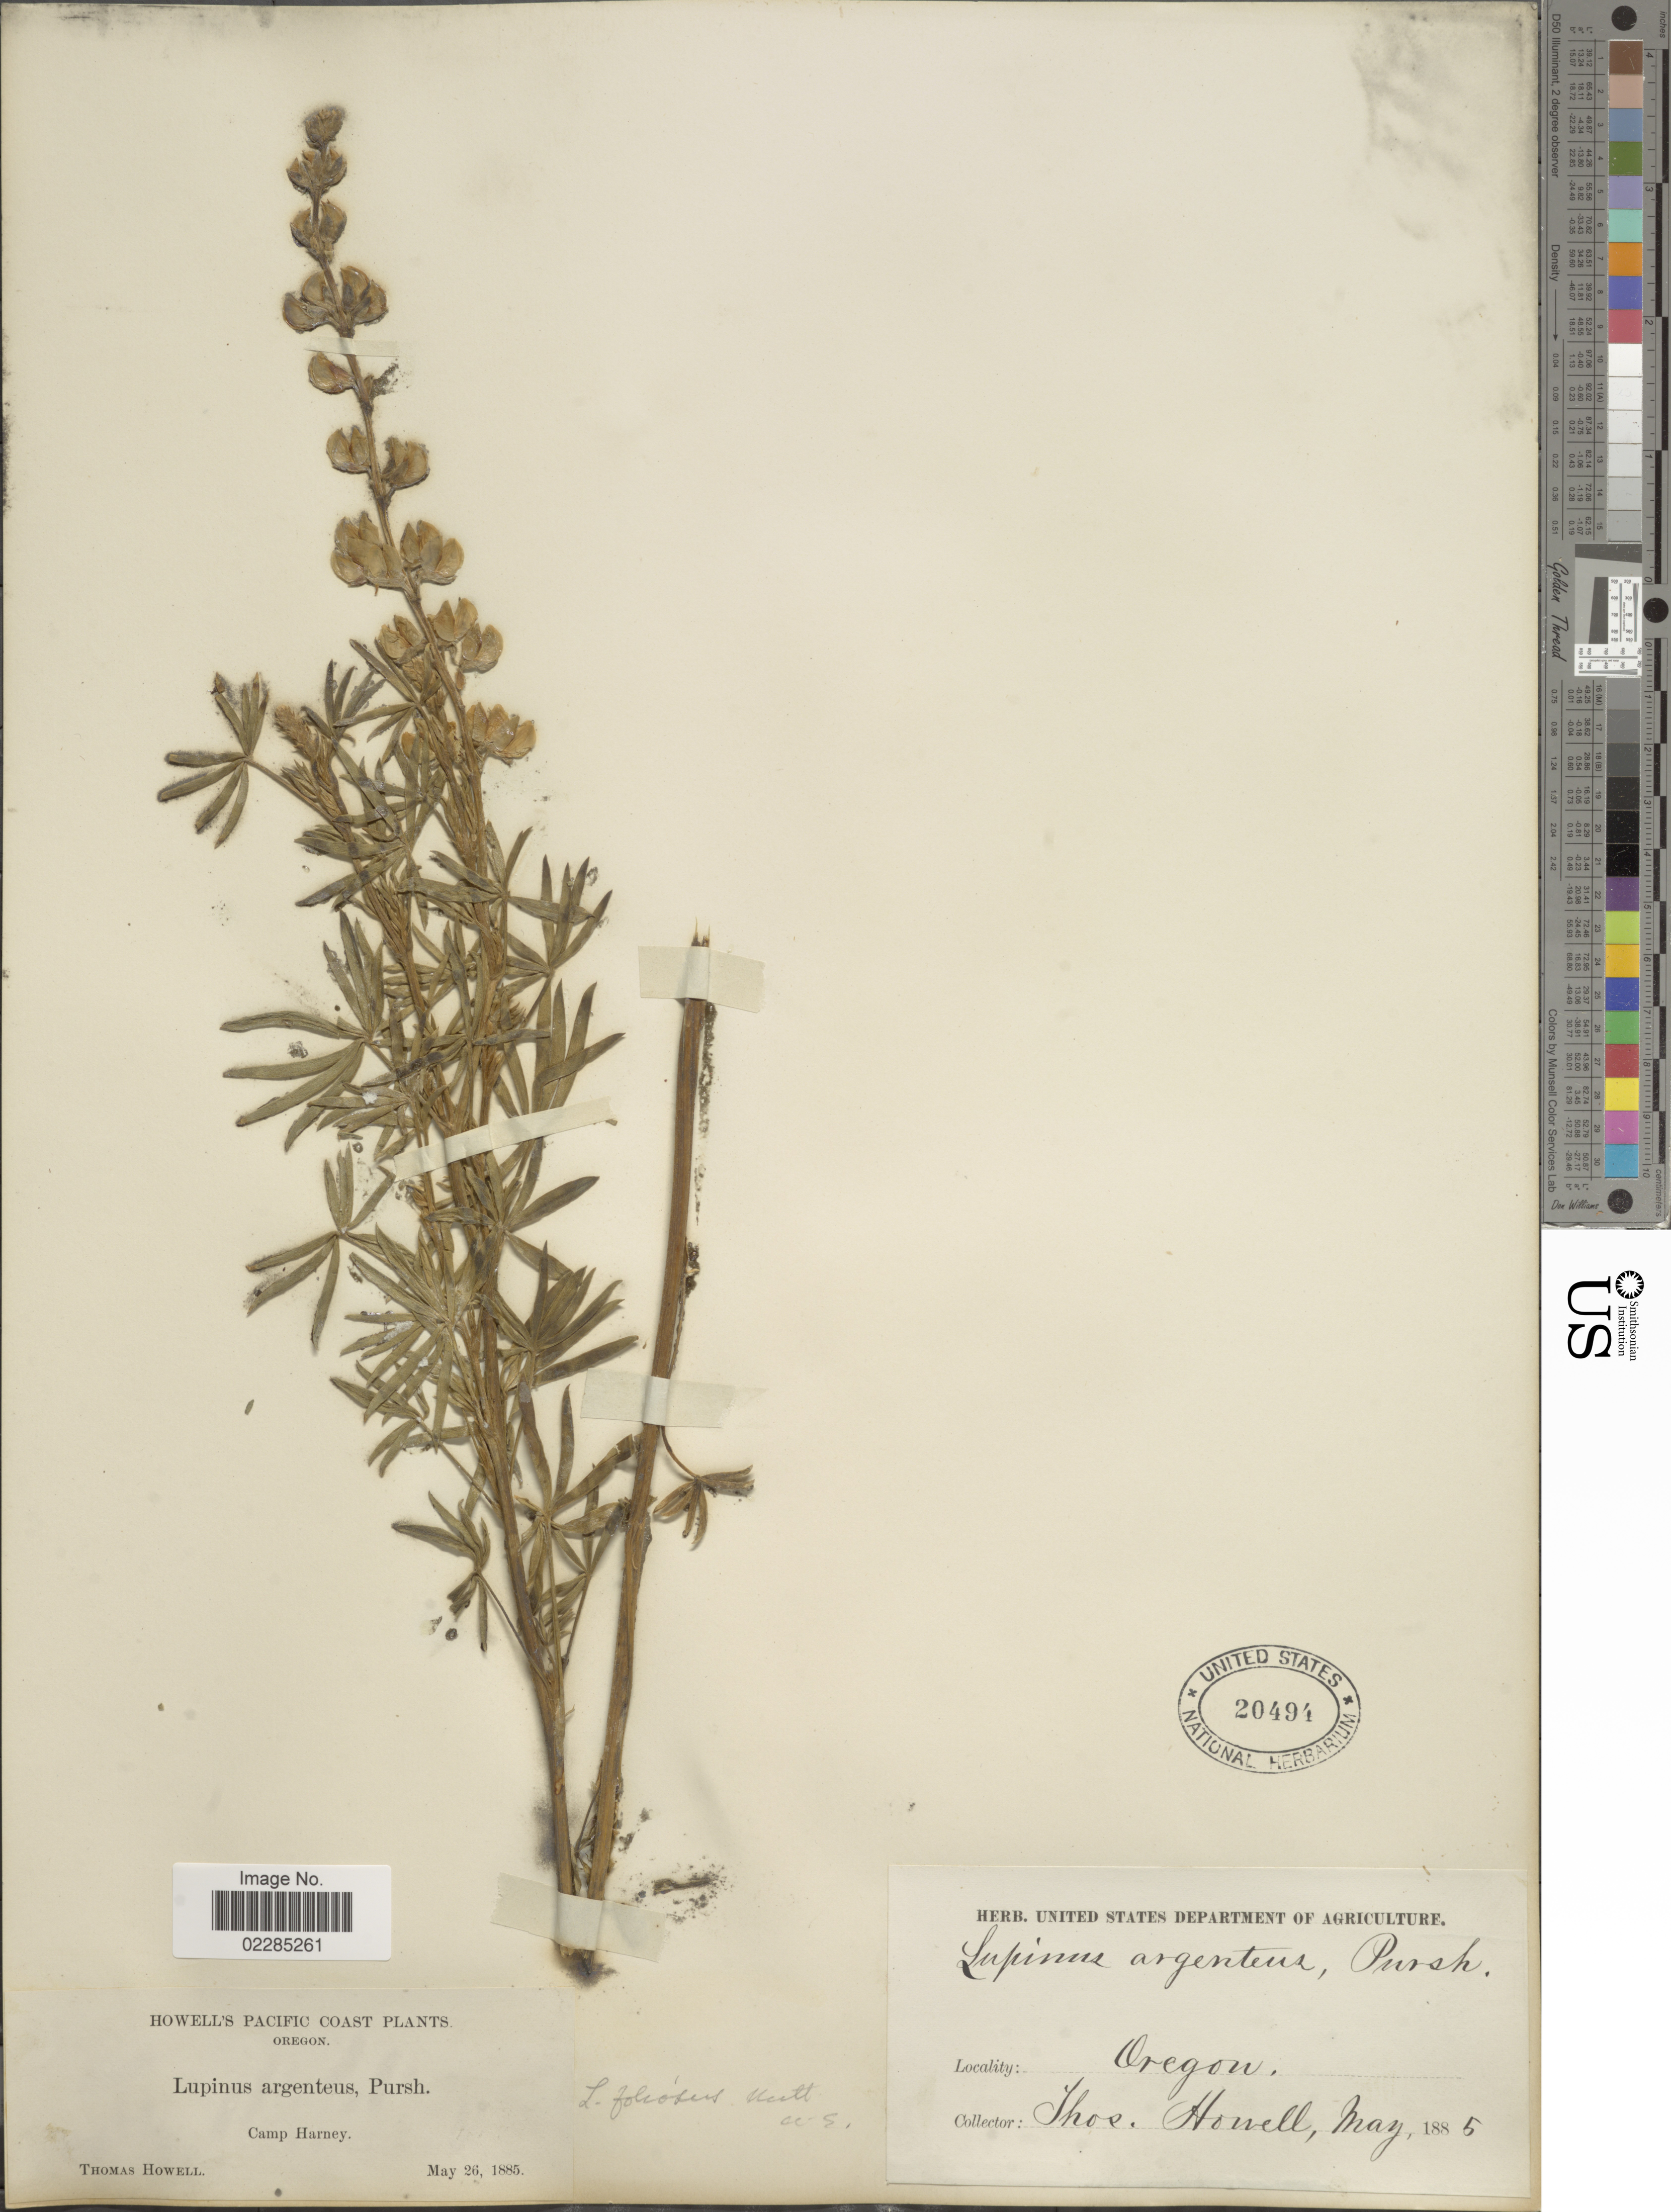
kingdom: Plantae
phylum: Tracheophyta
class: Magnoliopsida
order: Fabales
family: Fabaceae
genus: Lupinus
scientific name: Lupinus foliosus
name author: Hook.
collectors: T. Howell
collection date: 1885-05-26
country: United States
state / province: Oregon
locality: Camp Harney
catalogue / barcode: US 20494